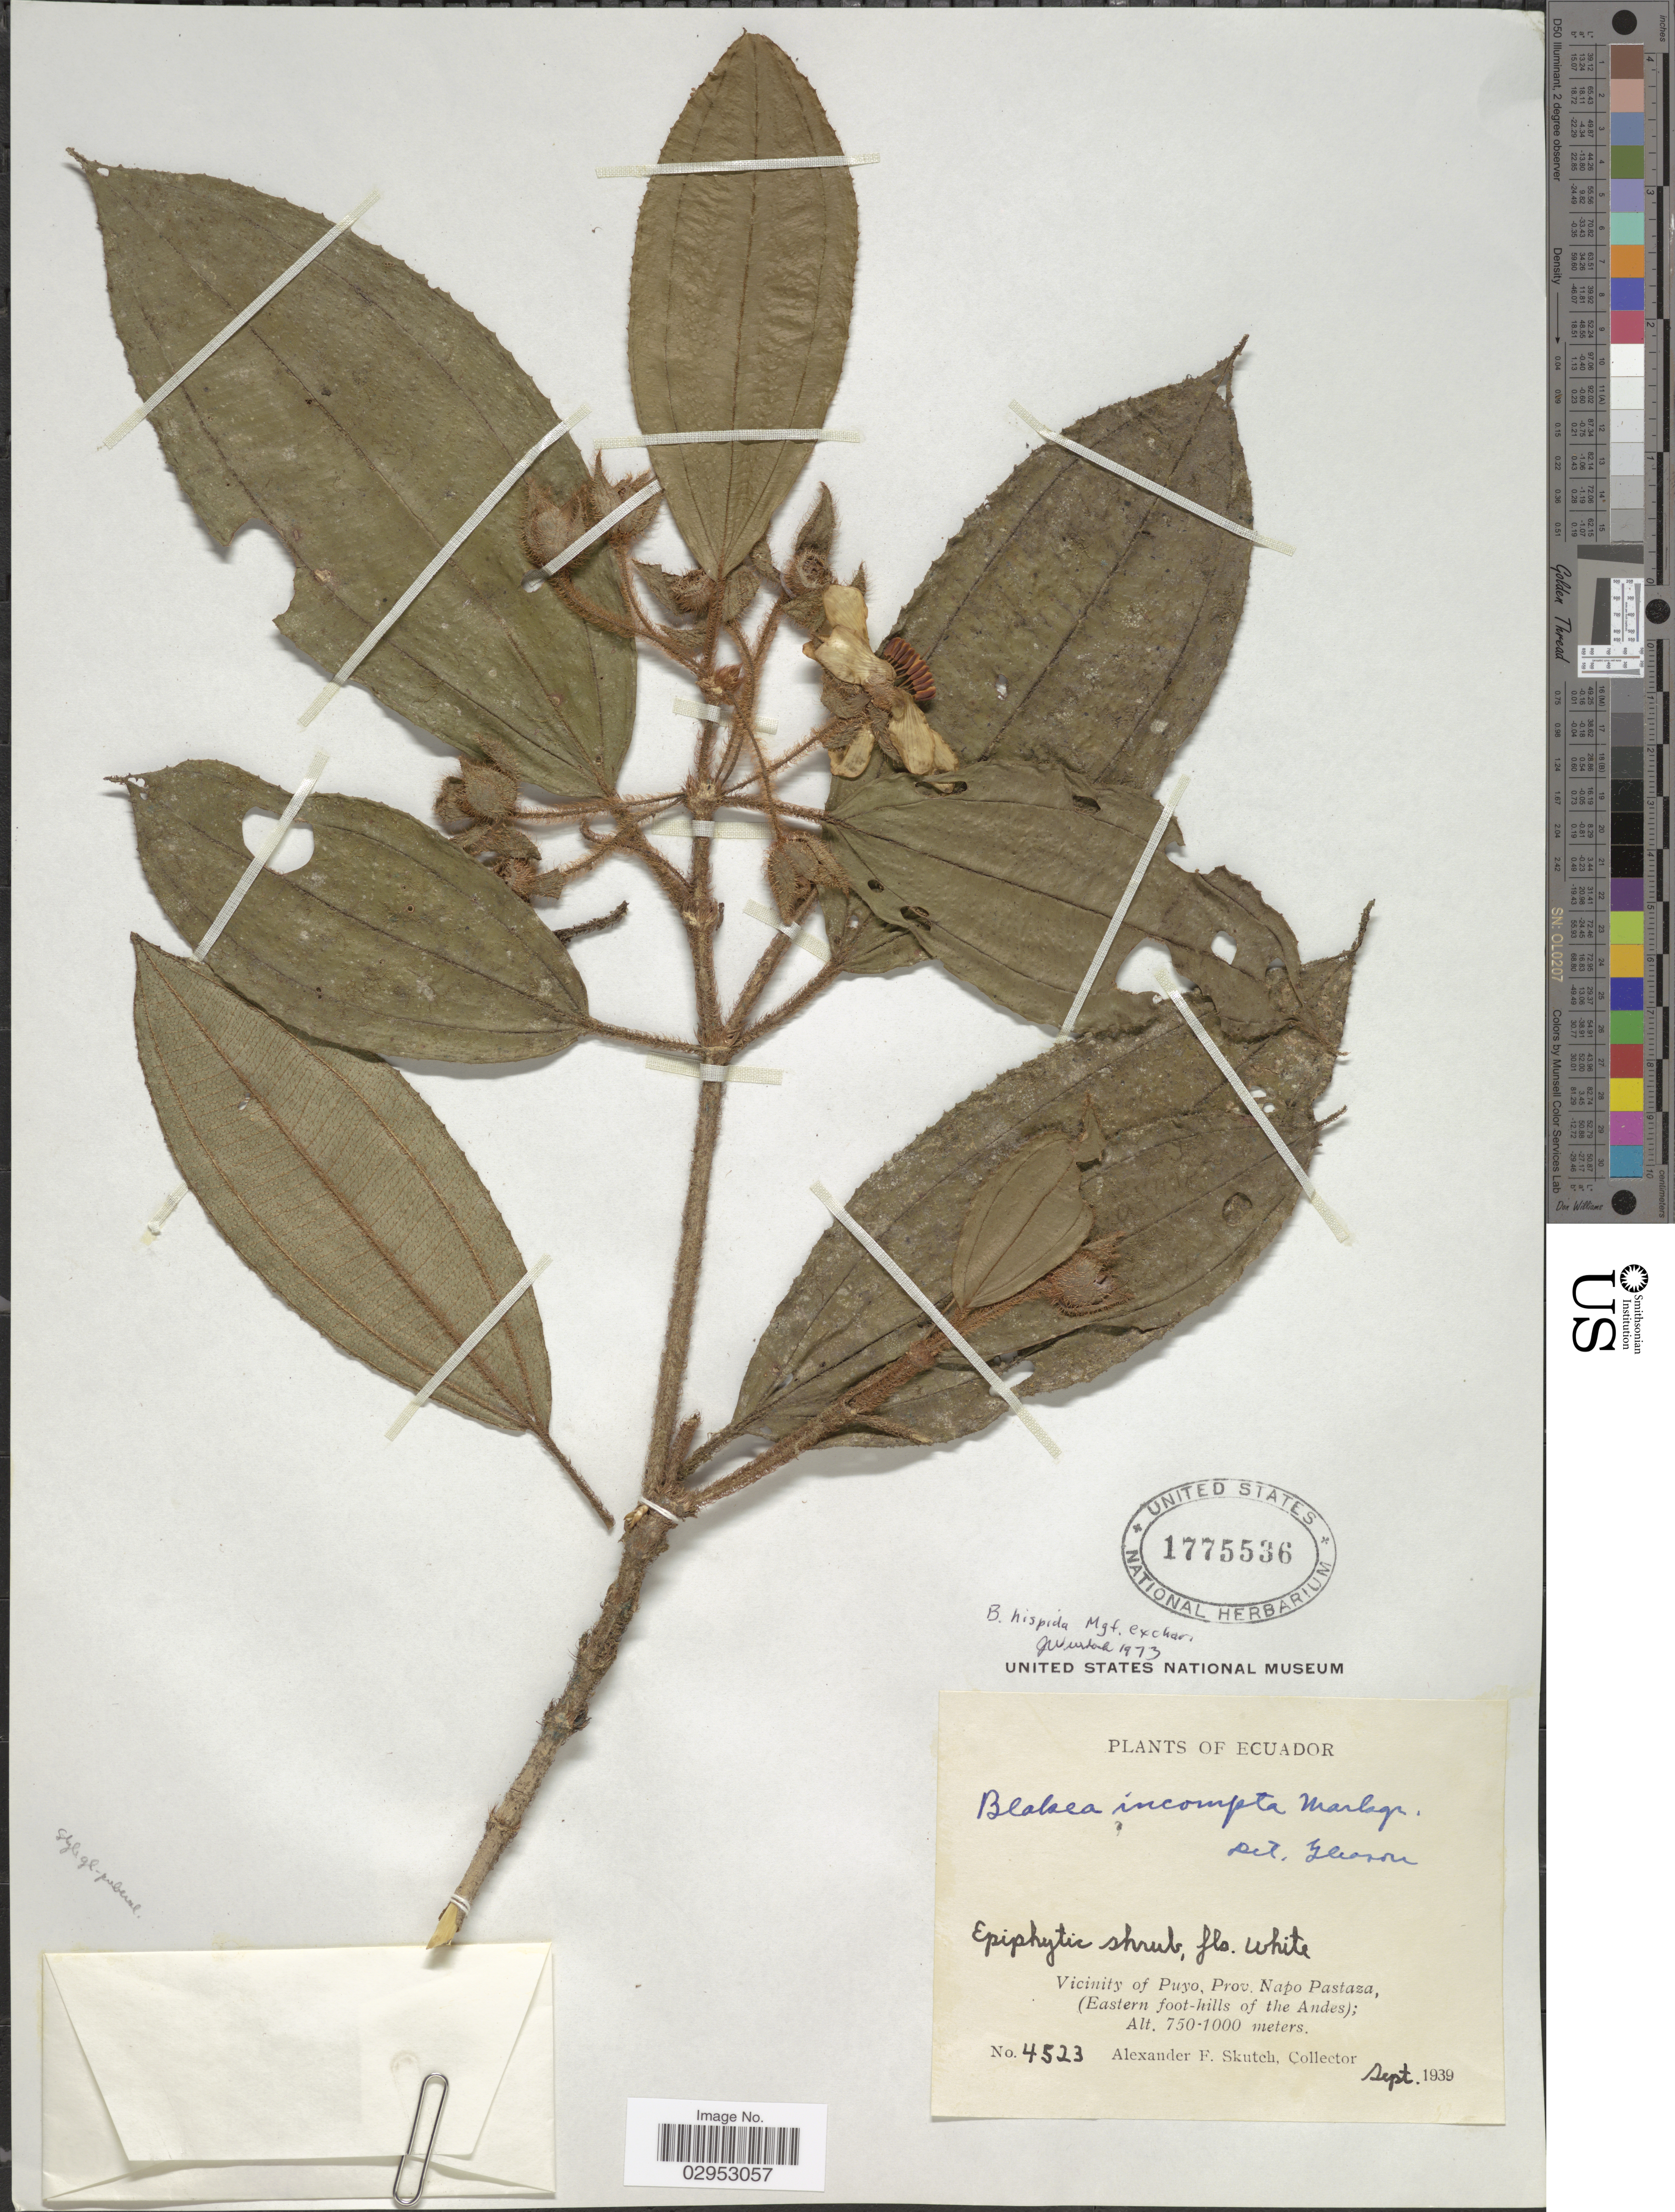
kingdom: Plantae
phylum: Tracheophyta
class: Magnoliopsida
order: Myrtales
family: Melastomataceae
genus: Blakea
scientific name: Blakea hispida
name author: Markgr.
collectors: A. F. Skutch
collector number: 4523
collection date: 1939-09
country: Ecuador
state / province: Pastaza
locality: Vicinity of Puyo, Prov. Napo Pastaza, (Eastern foot-hills of the Andes).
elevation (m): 750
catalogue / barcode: US 1775536